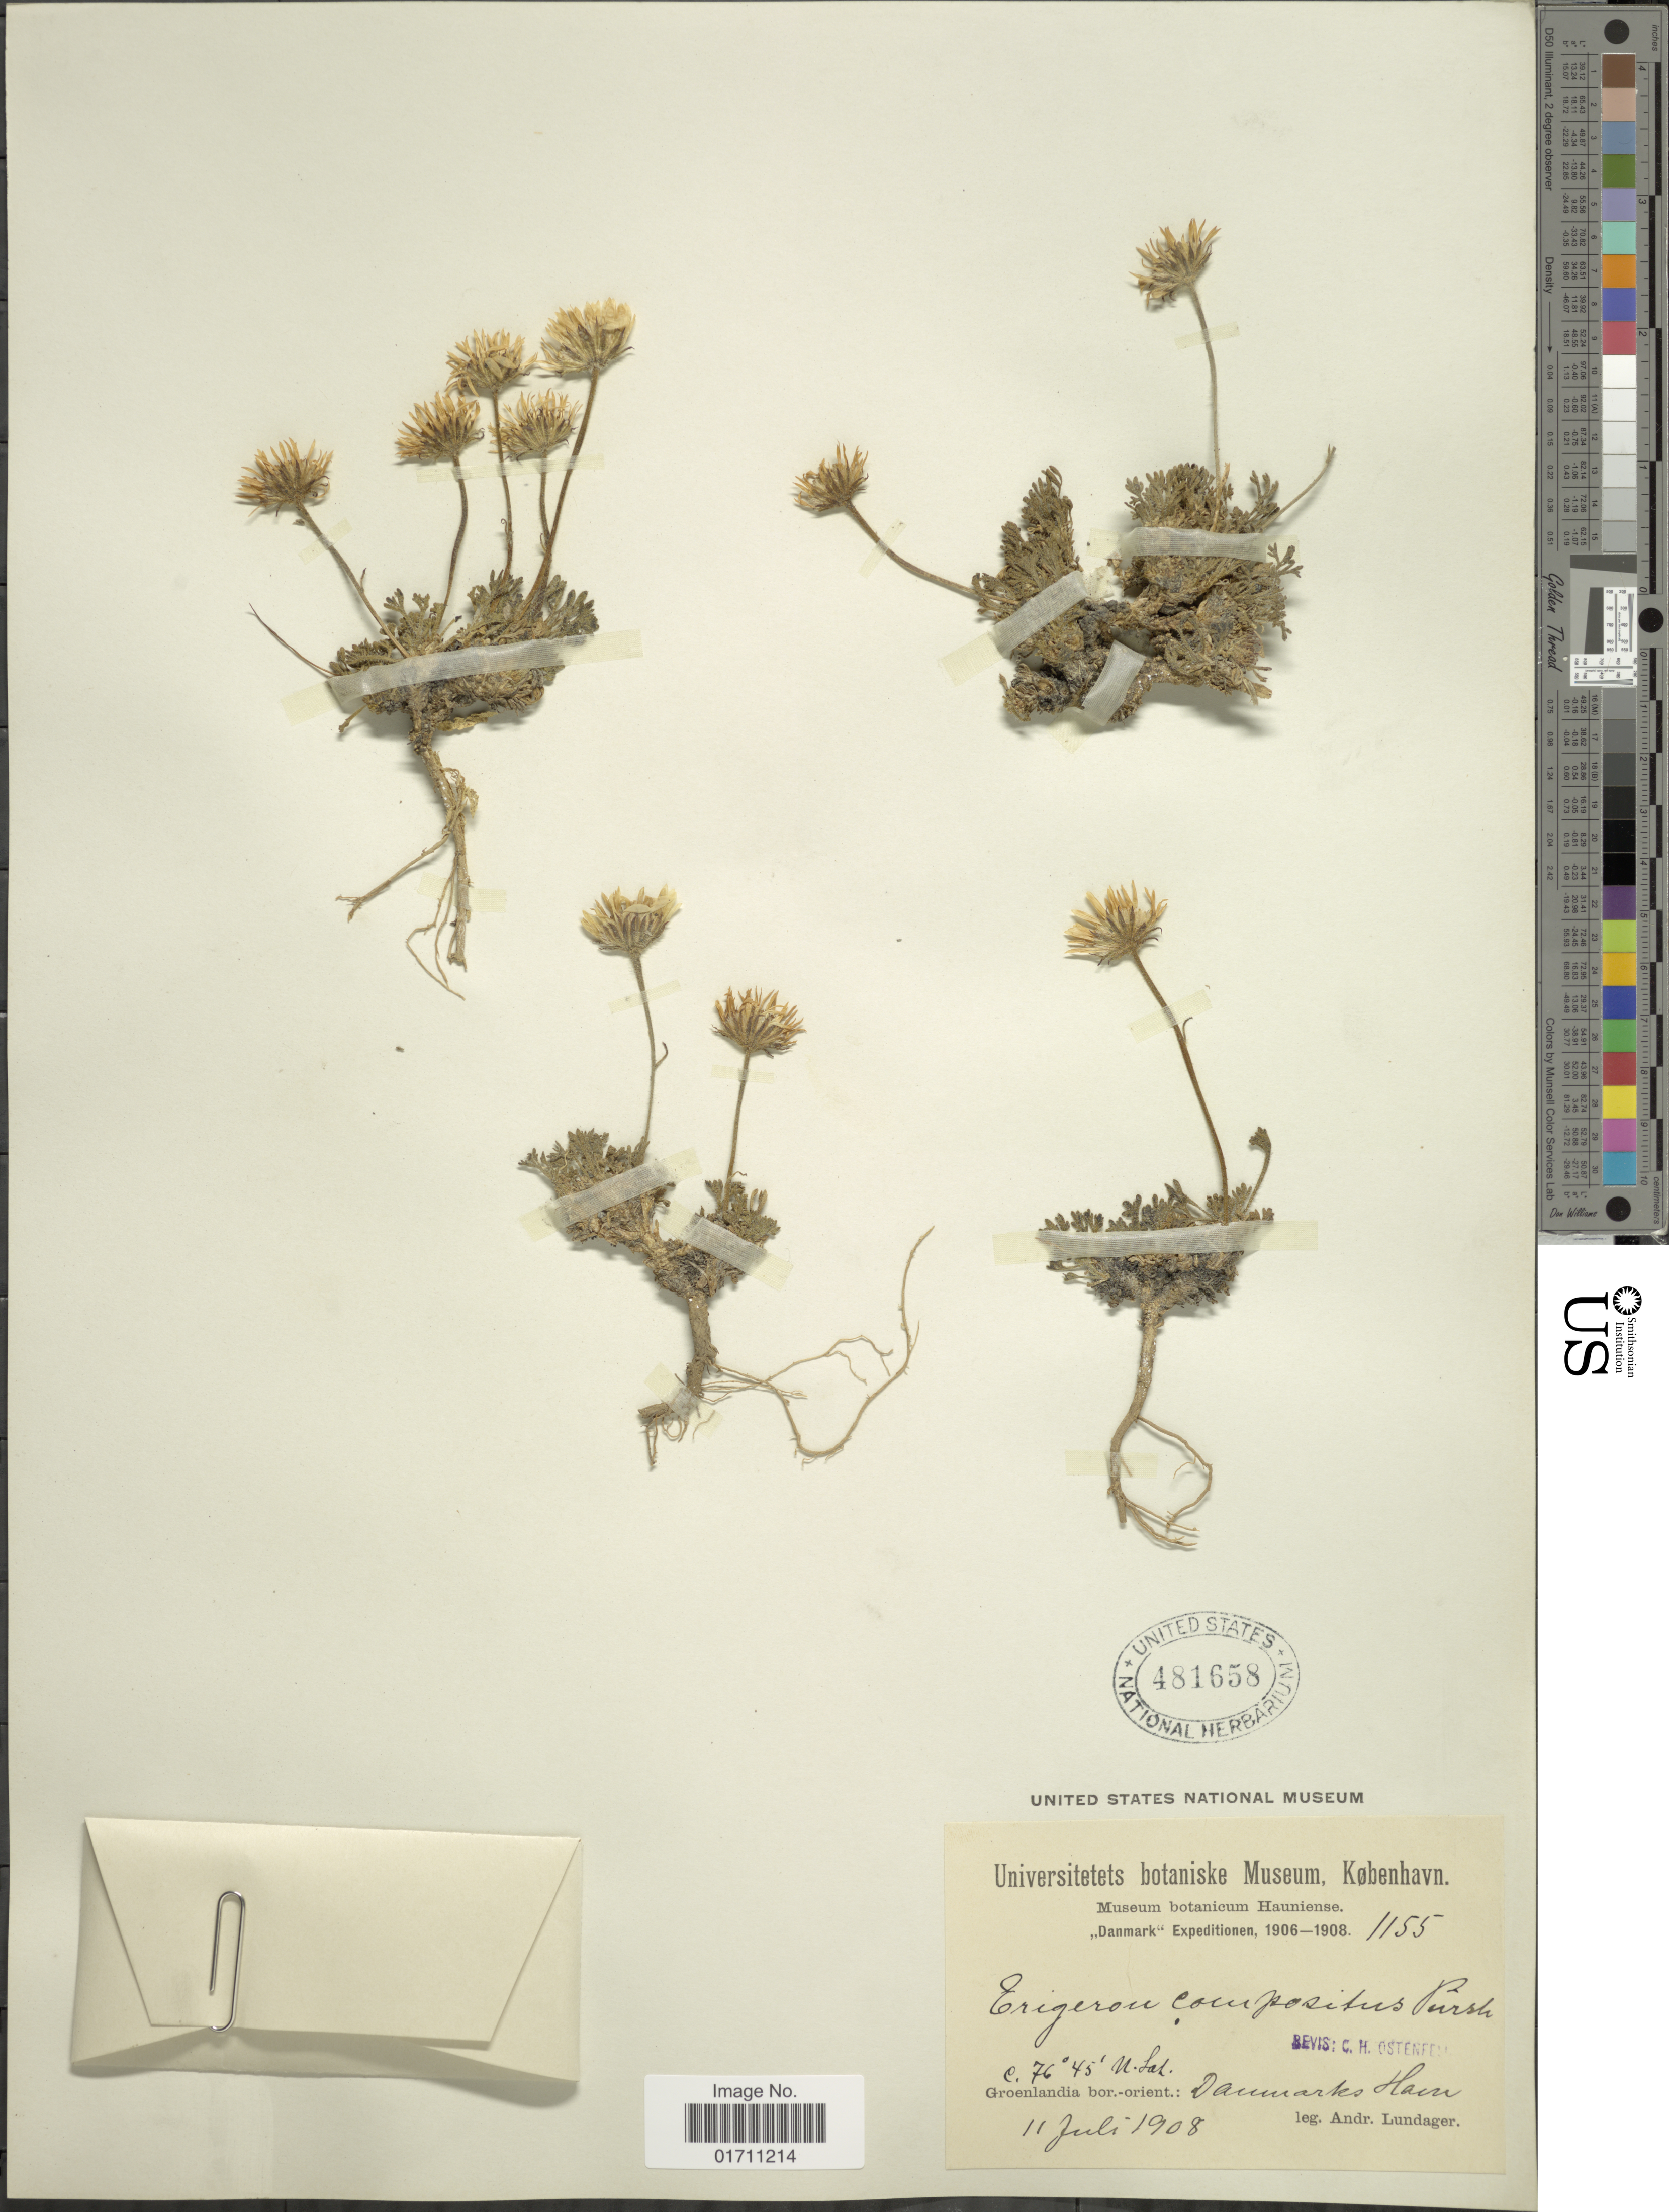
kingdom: Plantae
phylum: Tracheophyta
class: Magnoliopsida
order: Asterales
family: Asteraceae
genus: Erigeron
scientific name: Erigeron compositus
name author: Pursh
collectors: A. Lundager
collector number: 1155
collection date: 1908-07-11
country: Greenland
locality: Gorenlandia bor.-oreint: Danmarks Havn.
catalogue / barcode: US 481658